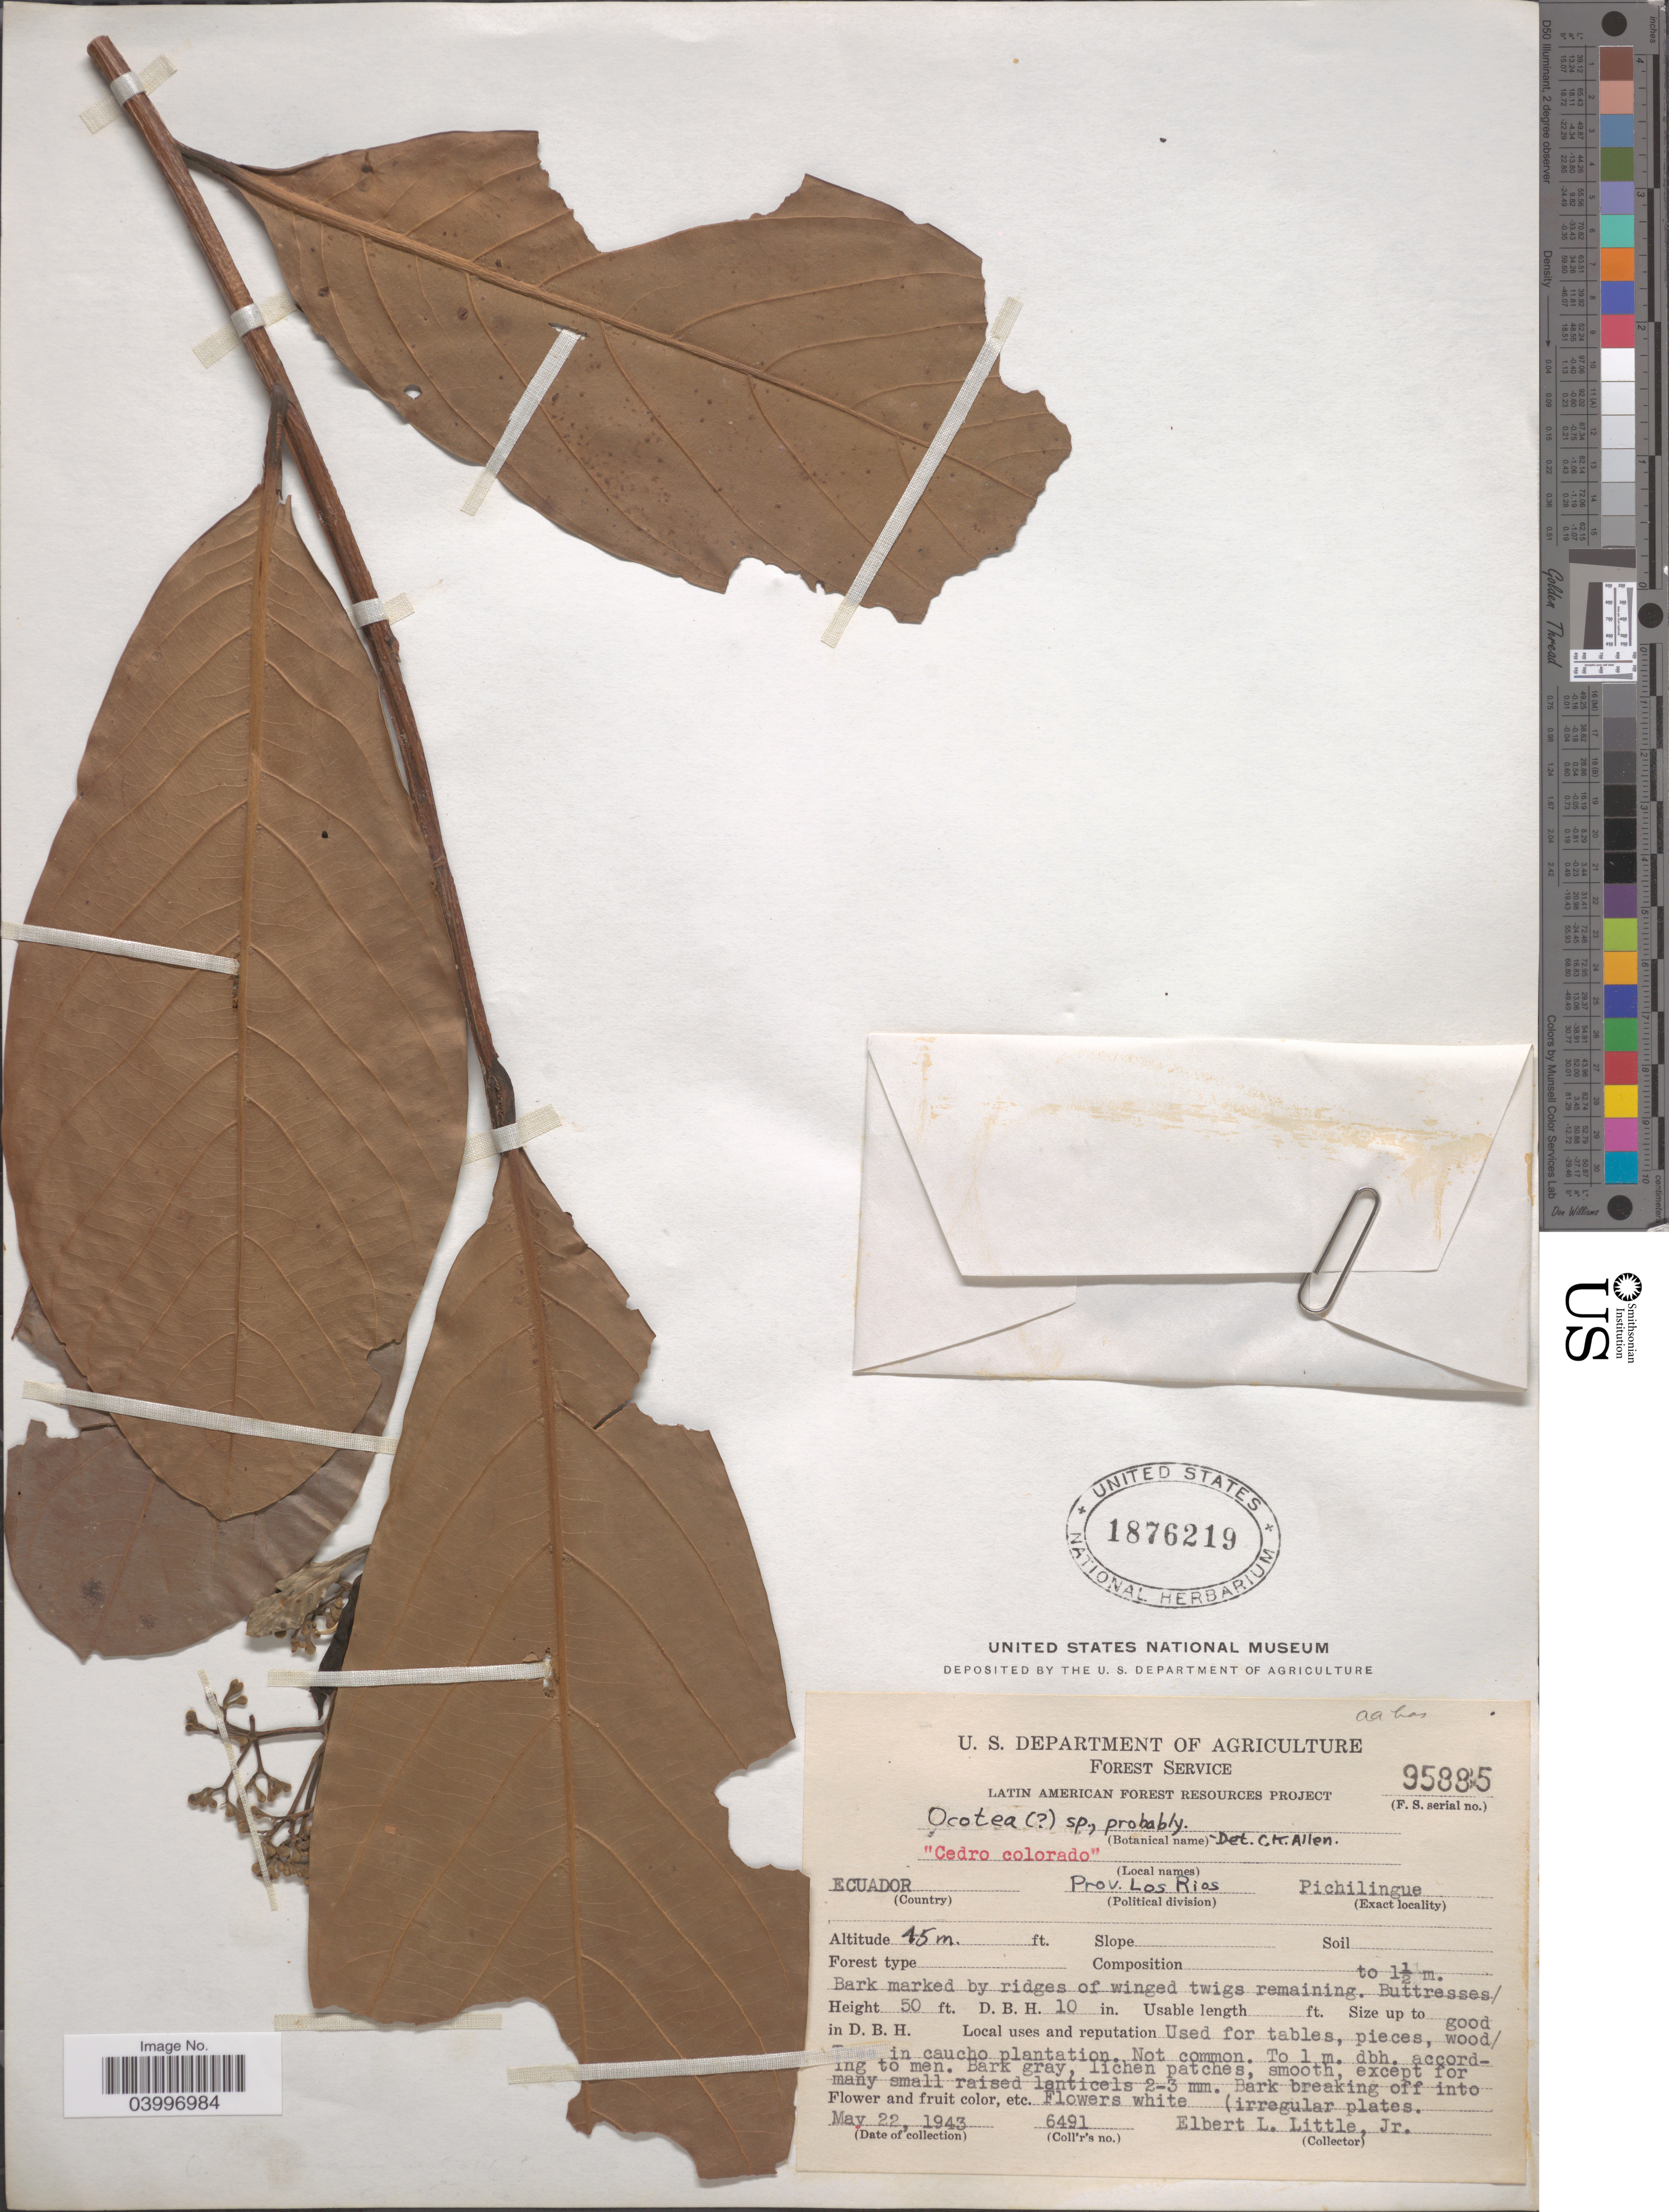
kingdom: Plantae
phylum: Tracheophyta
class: Magnoliopsida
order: Laurales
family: Lauraceae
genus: Ocotea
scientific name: Ocotea sp.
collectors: E. L. Little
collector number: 6491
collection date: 1943-05-22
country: Ecuador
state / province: Los Ríos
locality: Pichilingue.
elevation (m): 45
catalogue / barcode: US 1876219